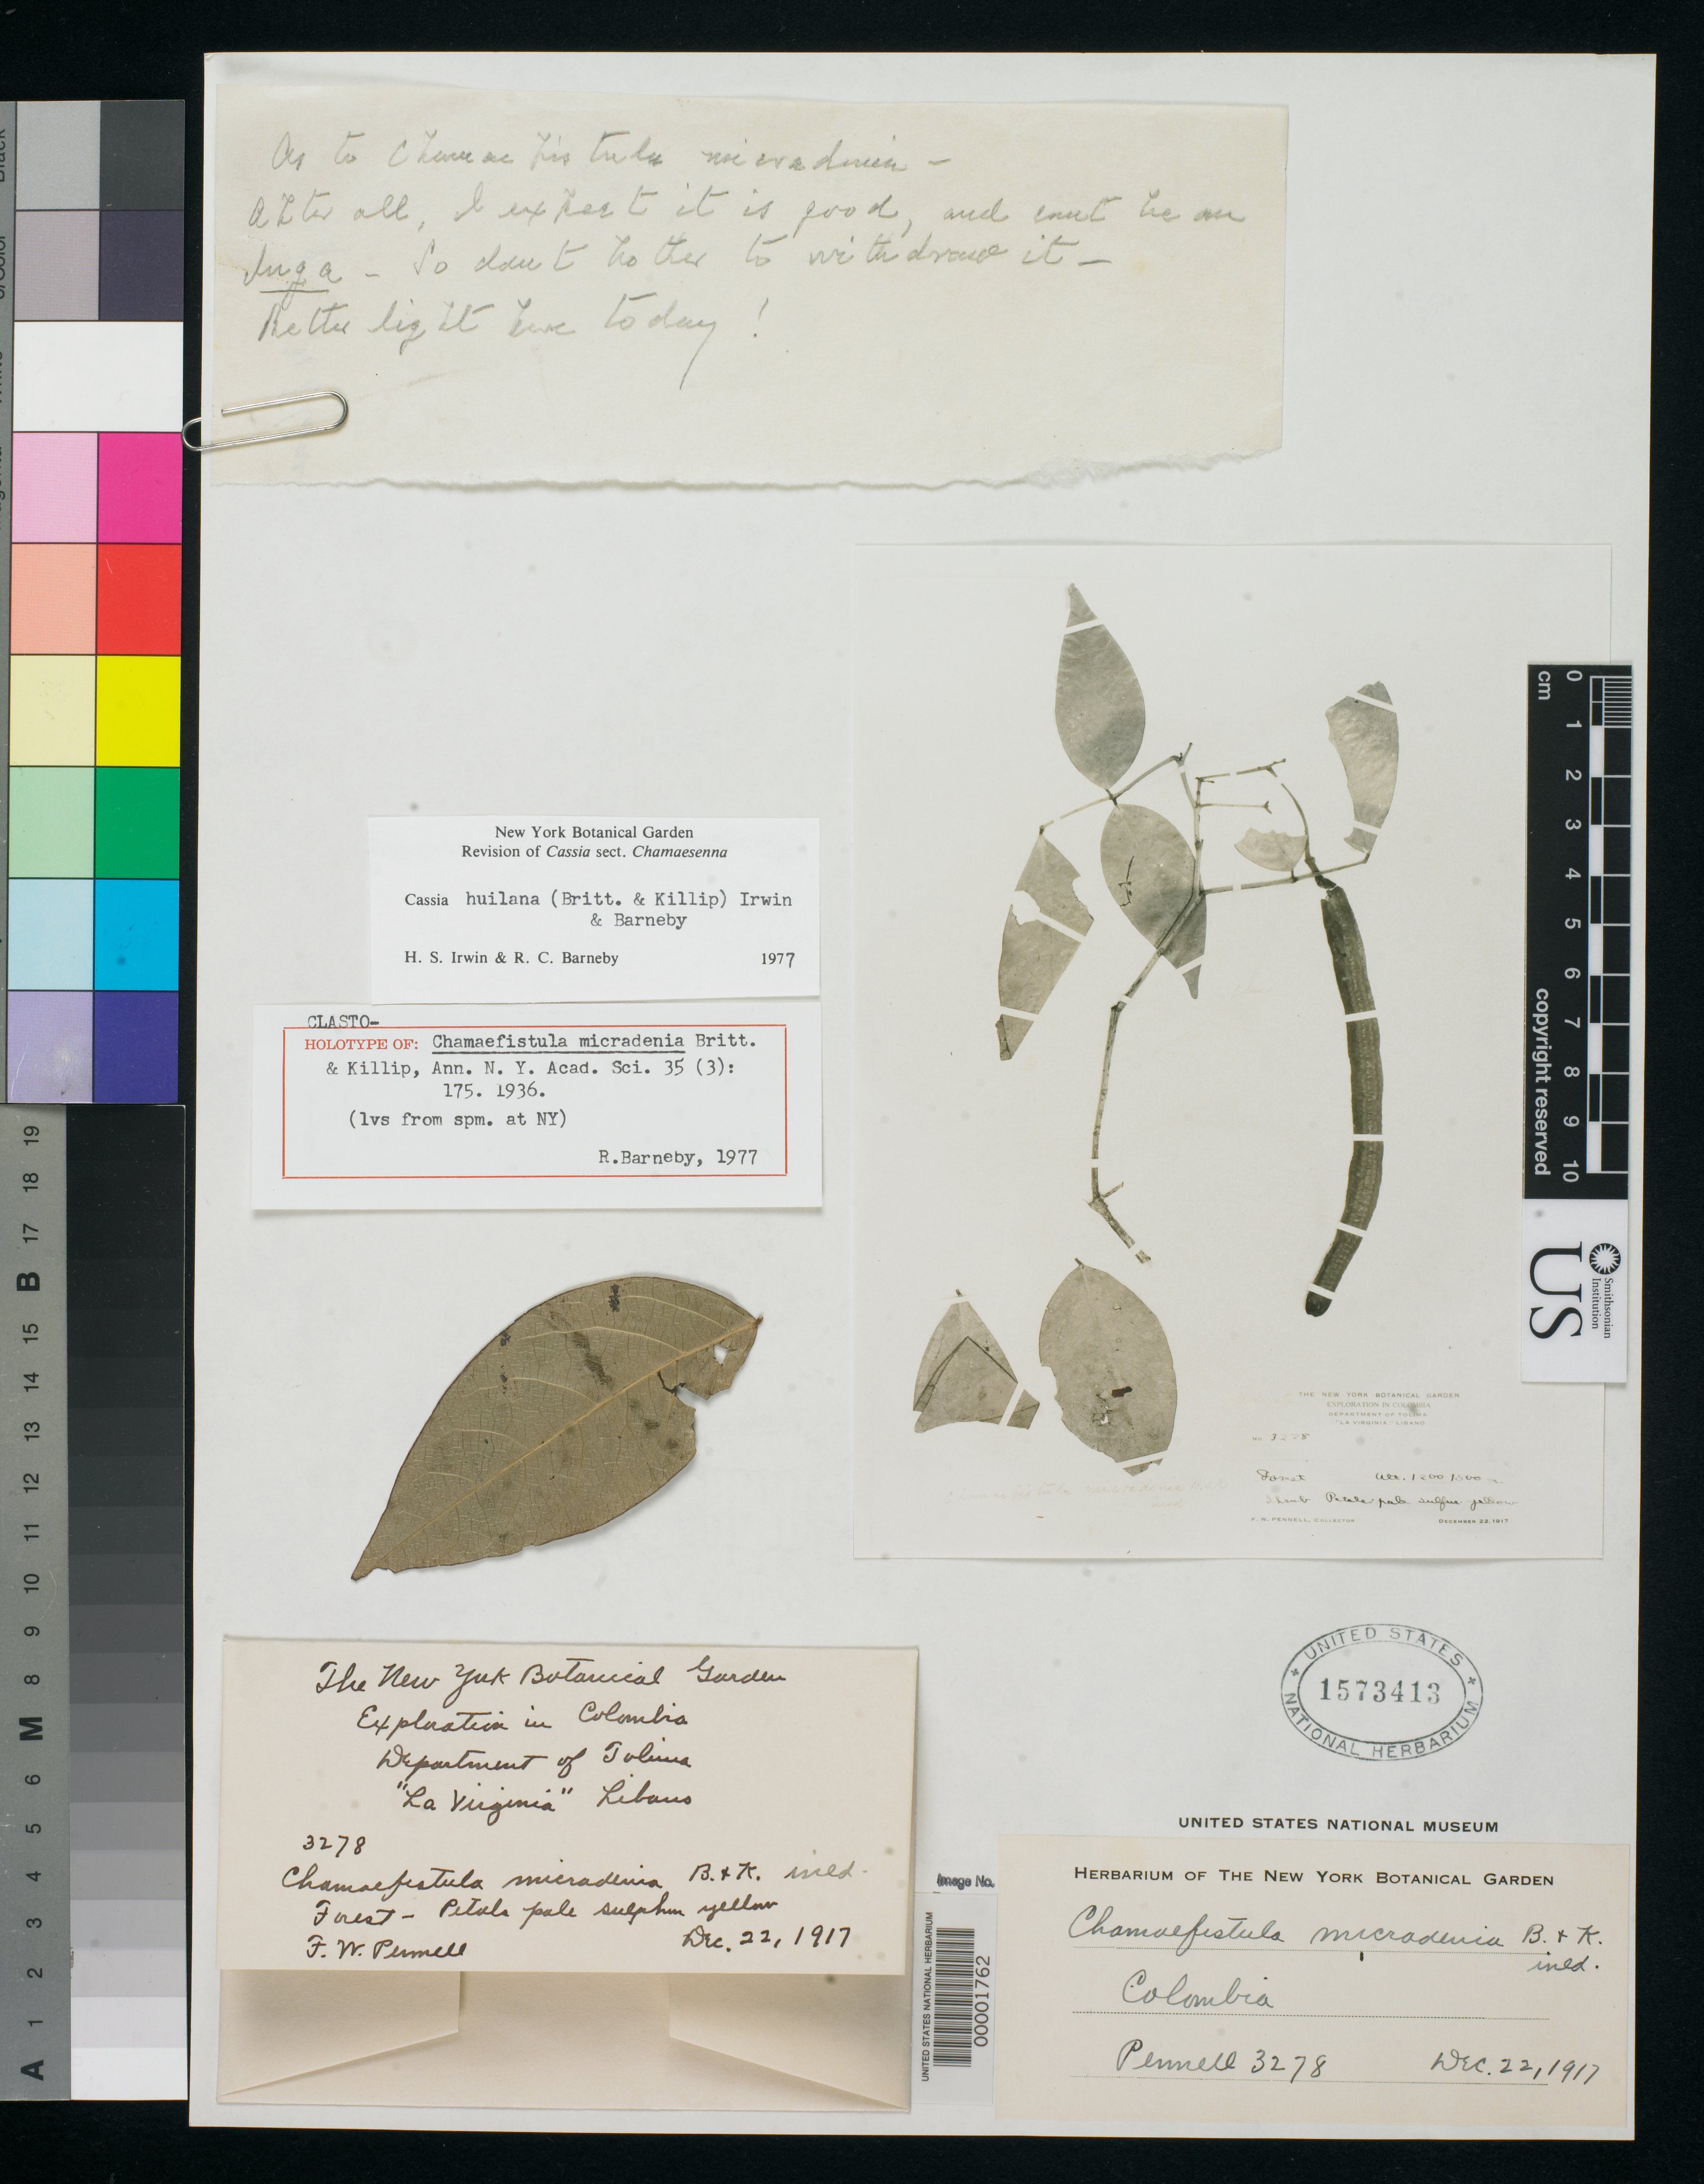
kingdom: Plantae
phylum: Tracheophyta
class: Magnoliopsida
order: Fabales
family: Fabaceae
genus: Chamaefistula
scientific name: Chamaefistula micradenia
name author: Britton & Killip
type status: Type Fragment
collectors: F. W. Pennell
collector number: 3278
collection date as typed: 22 Dec 1917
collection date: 1917-12-22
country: Colombia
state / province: Tolima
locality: Libano.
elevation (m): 1200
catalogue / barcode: US 1573413